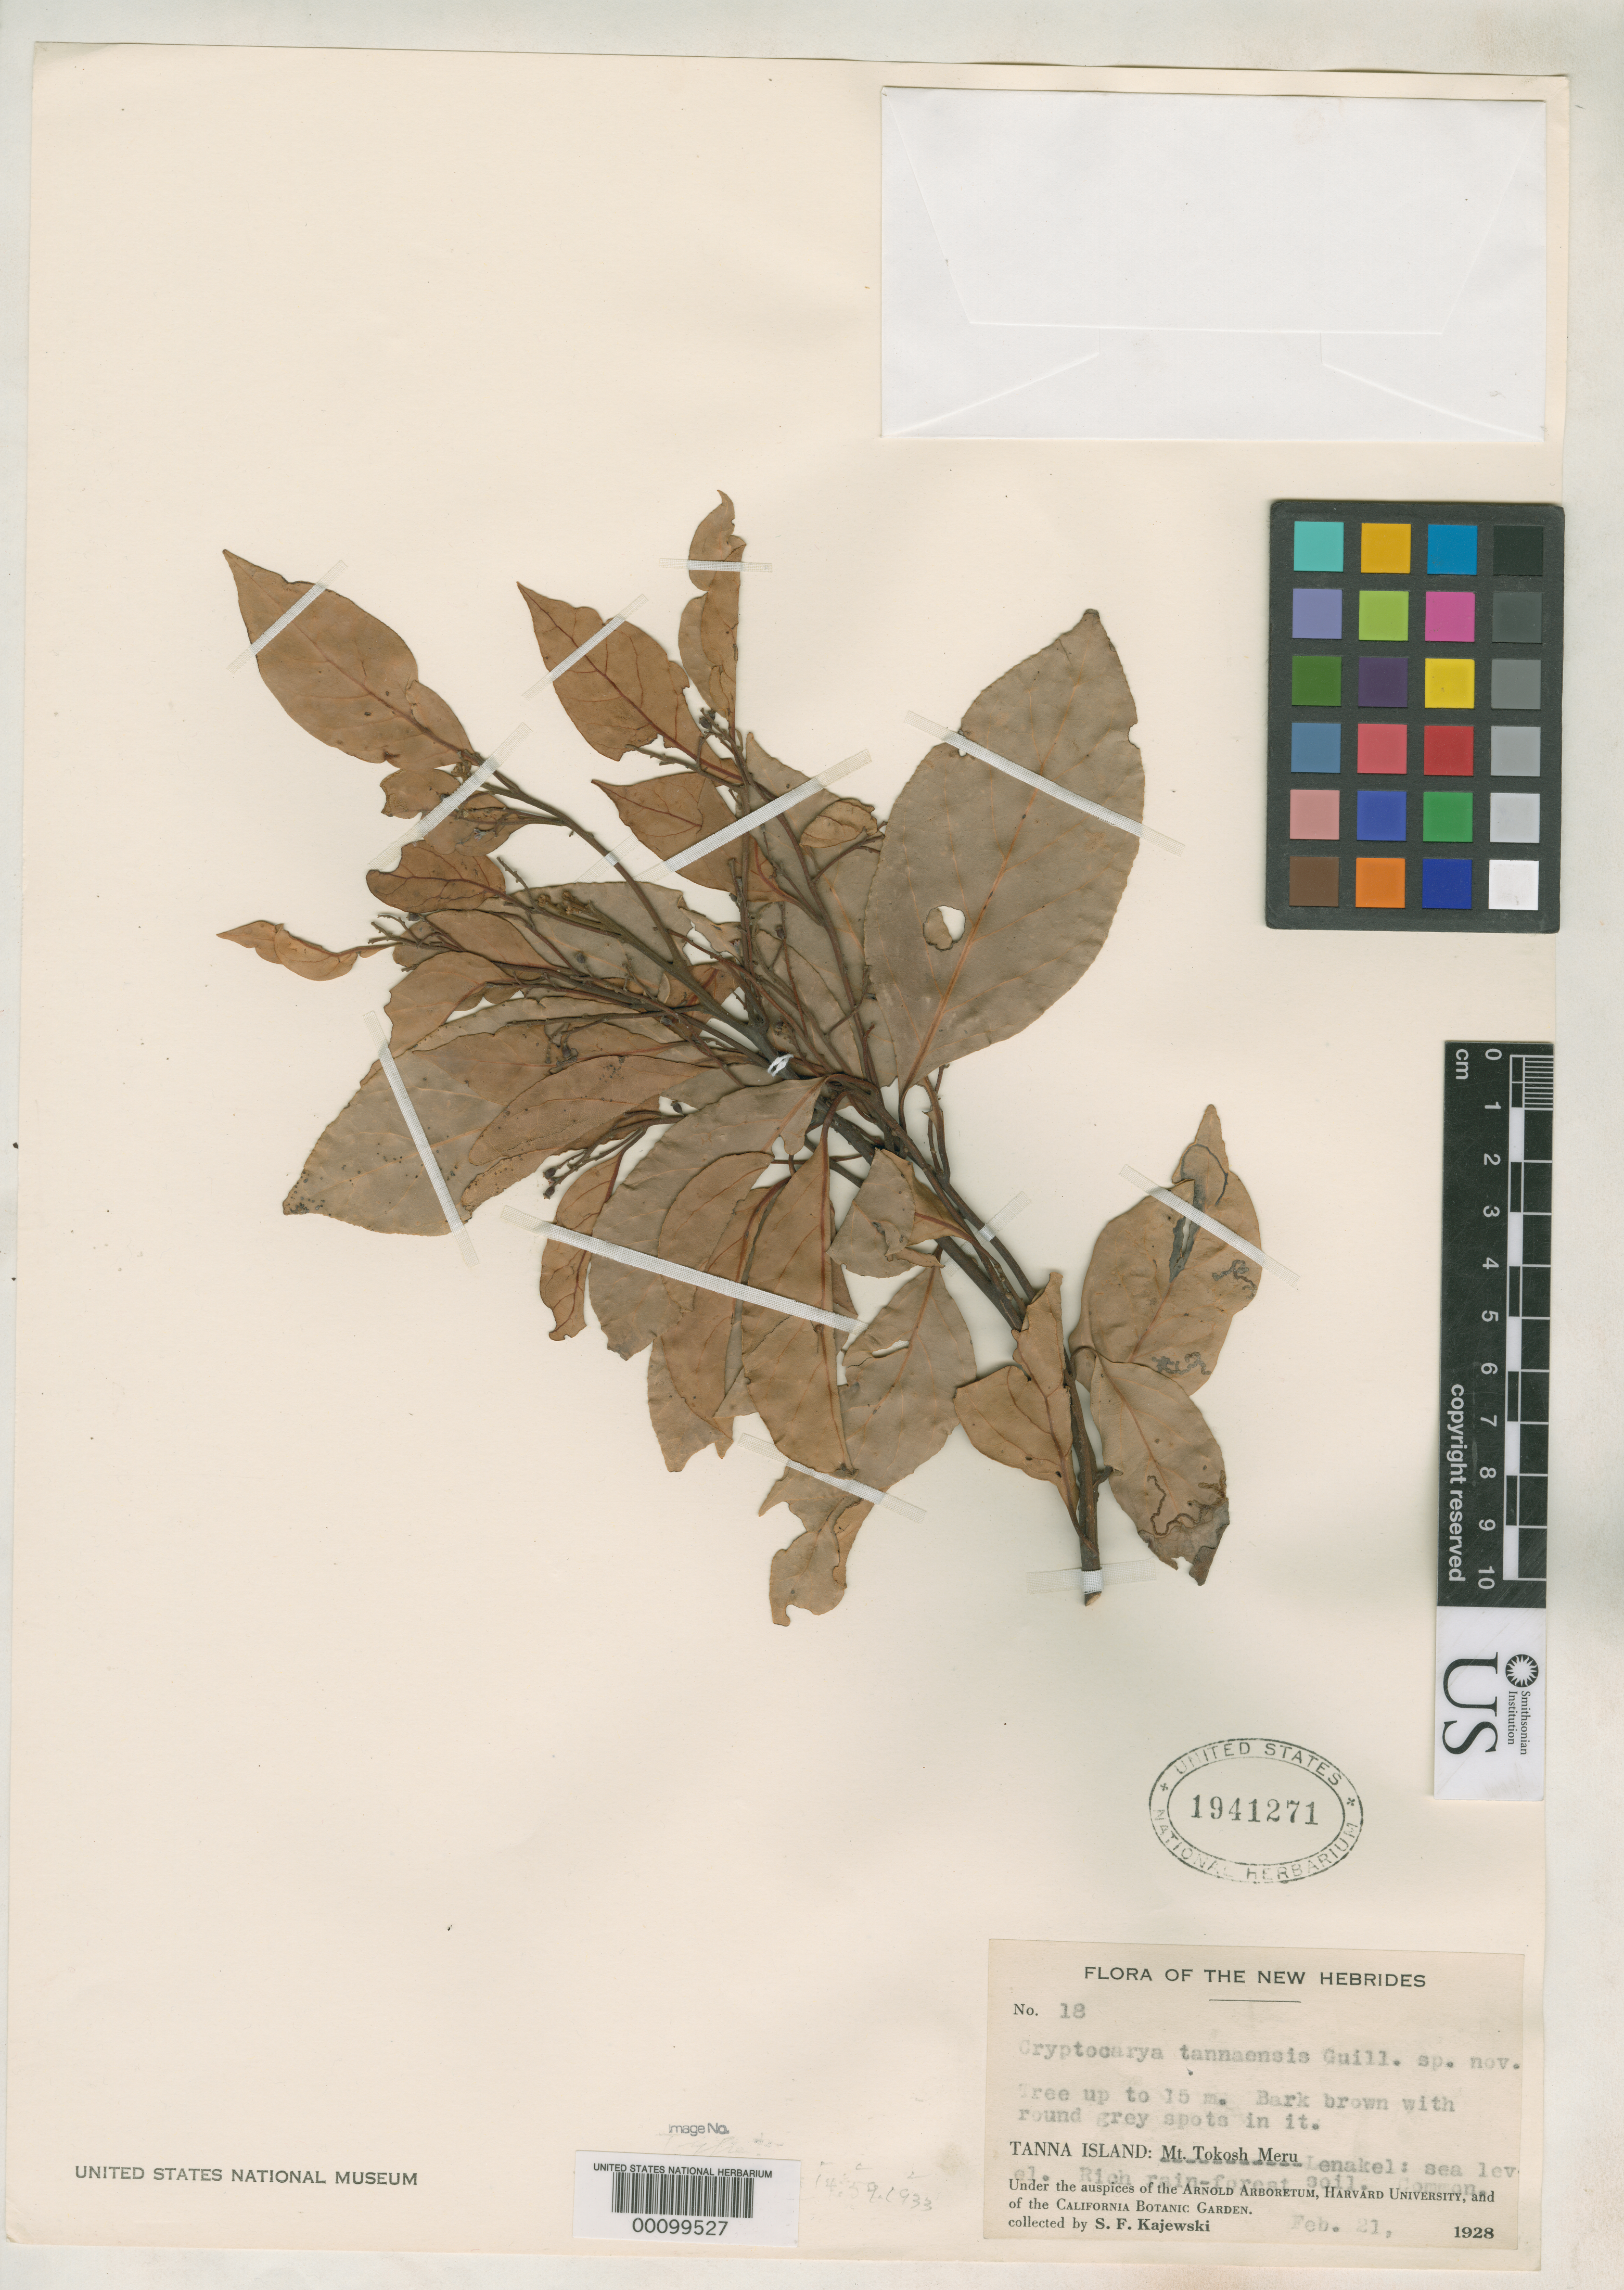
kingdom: Plantae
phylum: Tracheophyta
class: Magnoliopsida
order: Laurales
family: Lauraceae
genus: Cryptocarya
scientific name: Cryptocarya tannaensis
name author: Guillaumin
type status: Isotype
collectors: S. Kajewski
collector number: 18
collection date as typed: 21 Feb 1928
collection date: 1928-02-21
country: Vanuatu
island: Tanna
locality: Lenakel.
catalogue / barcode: US 1941271